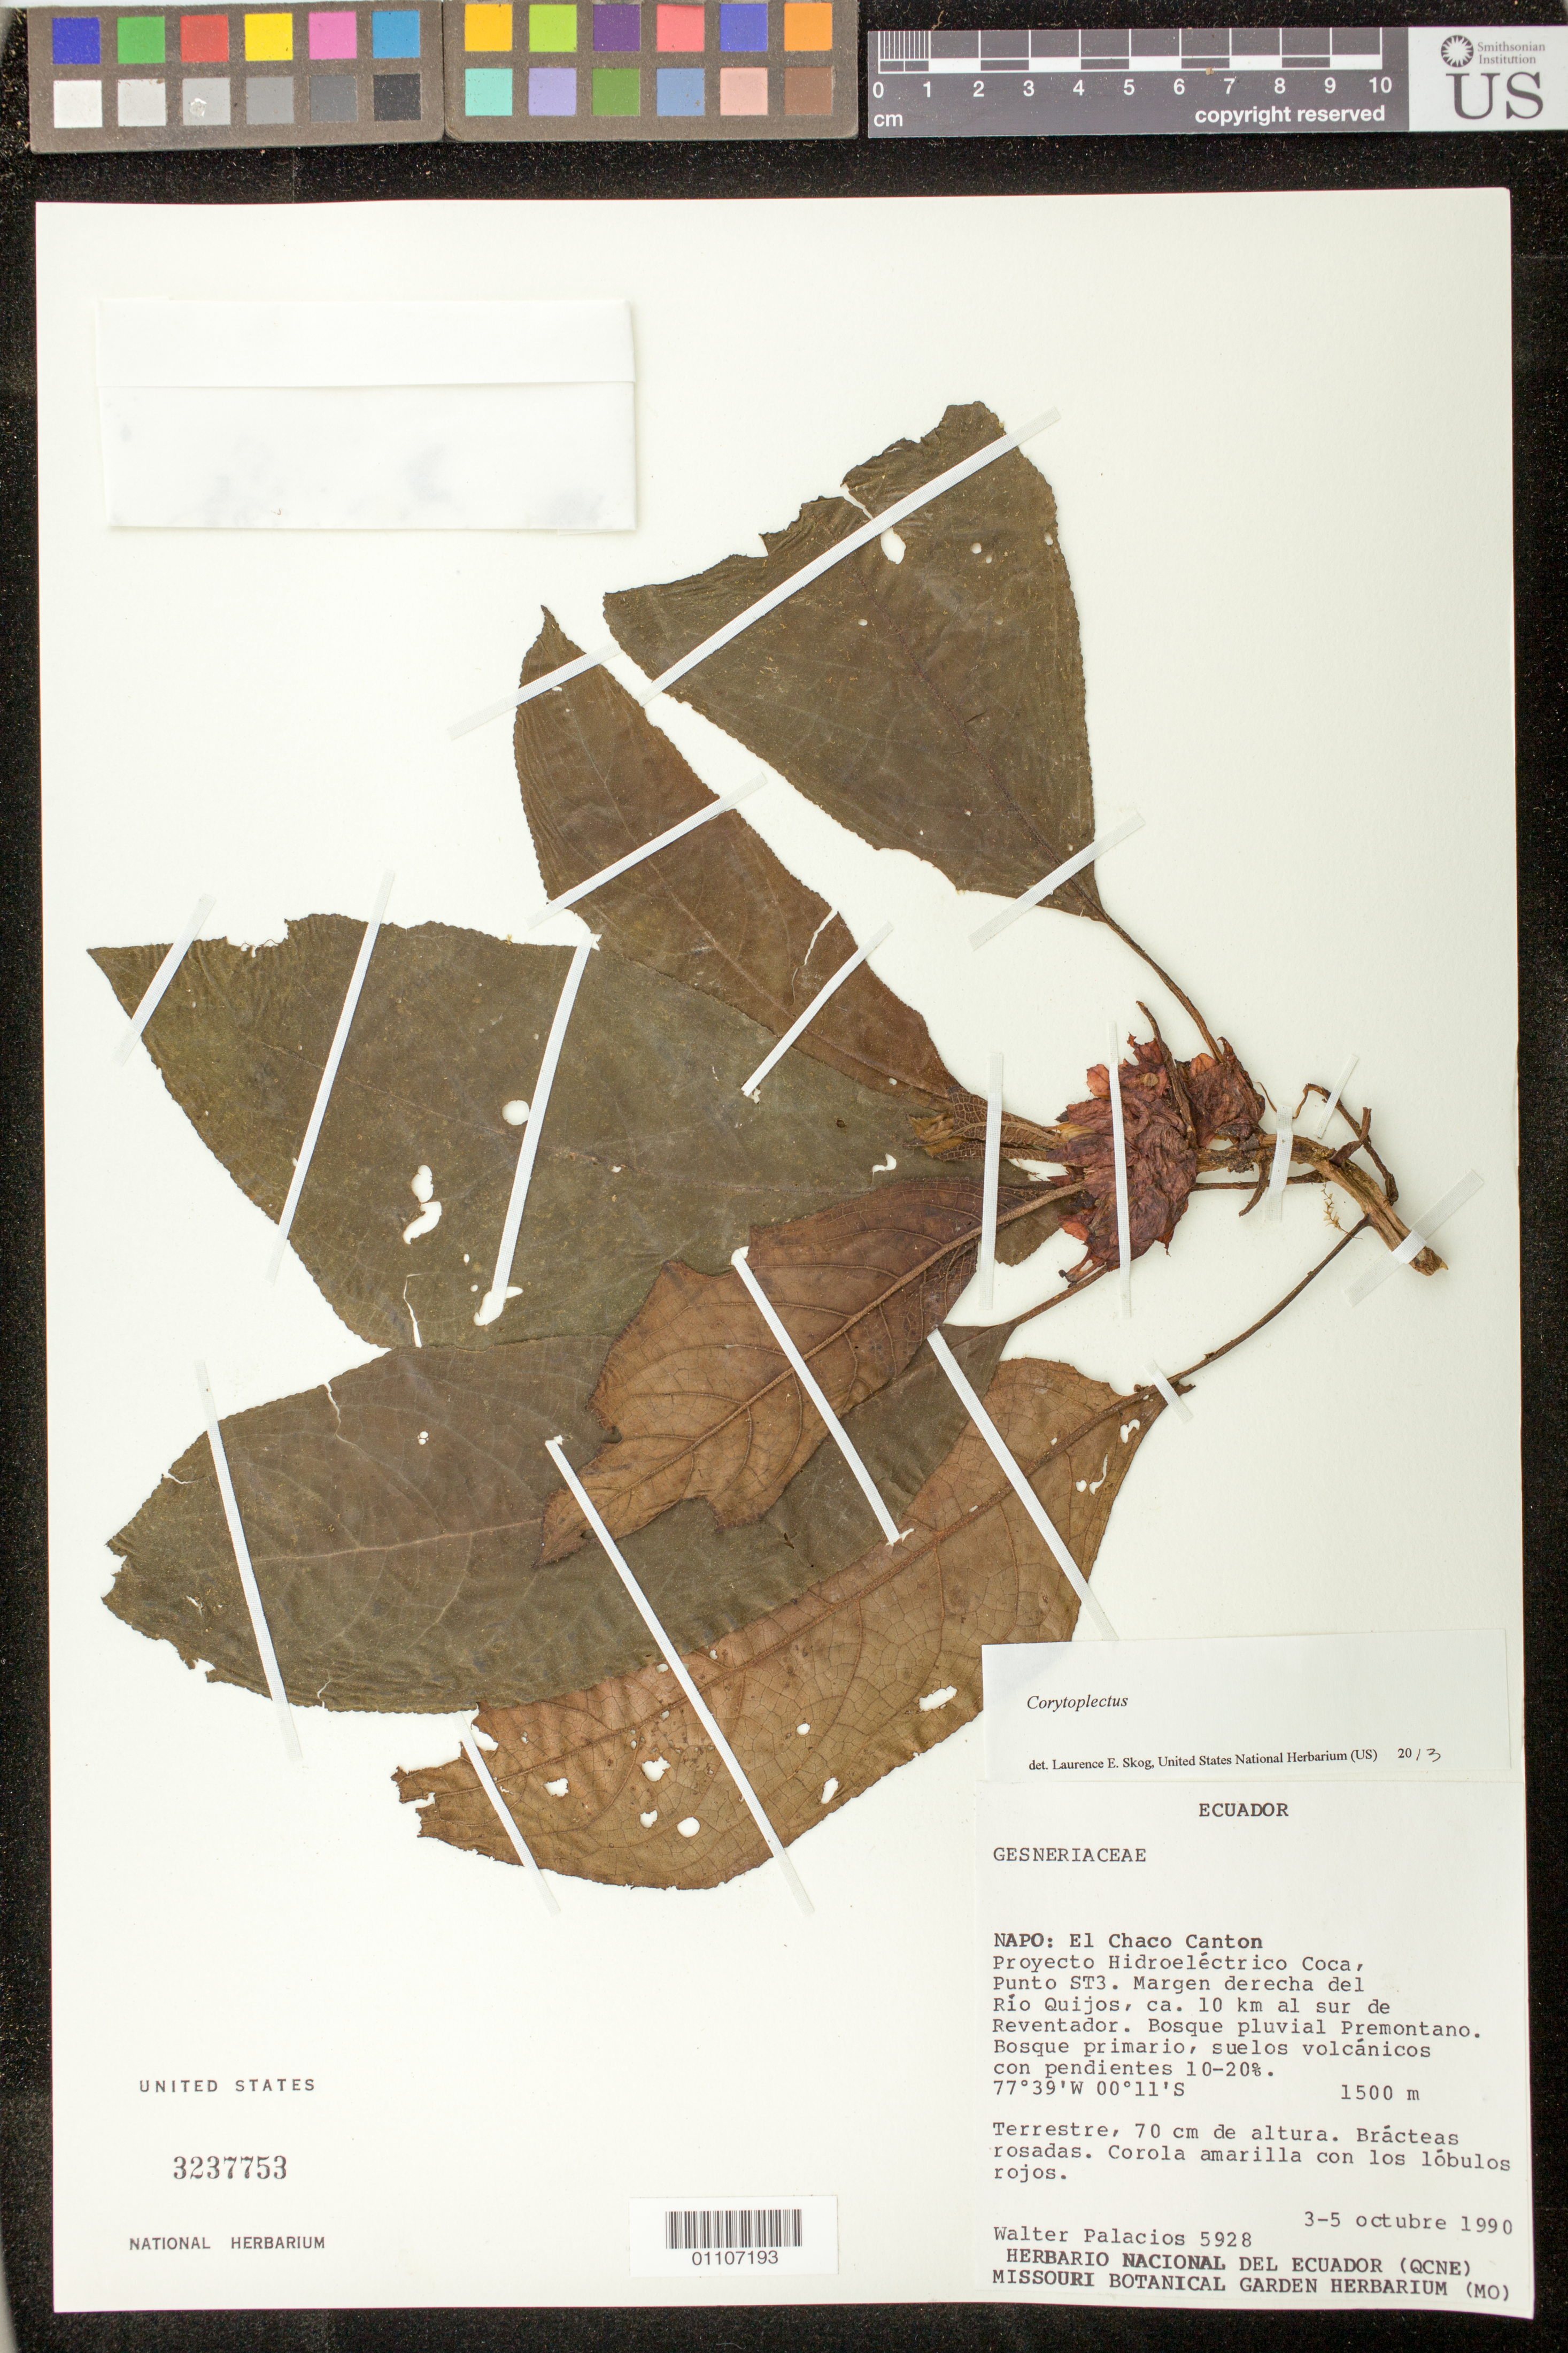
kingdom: Plantae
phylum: Tracheophyta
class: Magnoliopsida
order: Lamiales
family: Gesneriaceae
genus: Corytoplectus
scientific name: Corytoplectus sp.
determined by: Skog, Laurence E.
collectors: W. Palacios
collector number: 5928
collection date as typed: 3-5 Oct 1990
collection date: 1990-10-03/1990-10-05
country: Ecuador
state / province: Napo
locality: El Chaco Canton; Proyecto Hidroélectrico Coca, Punto ST3; margen derecha del Río Quijos, ca. 10 km al S de Reventador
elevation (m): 1500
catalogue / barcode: US 3237753